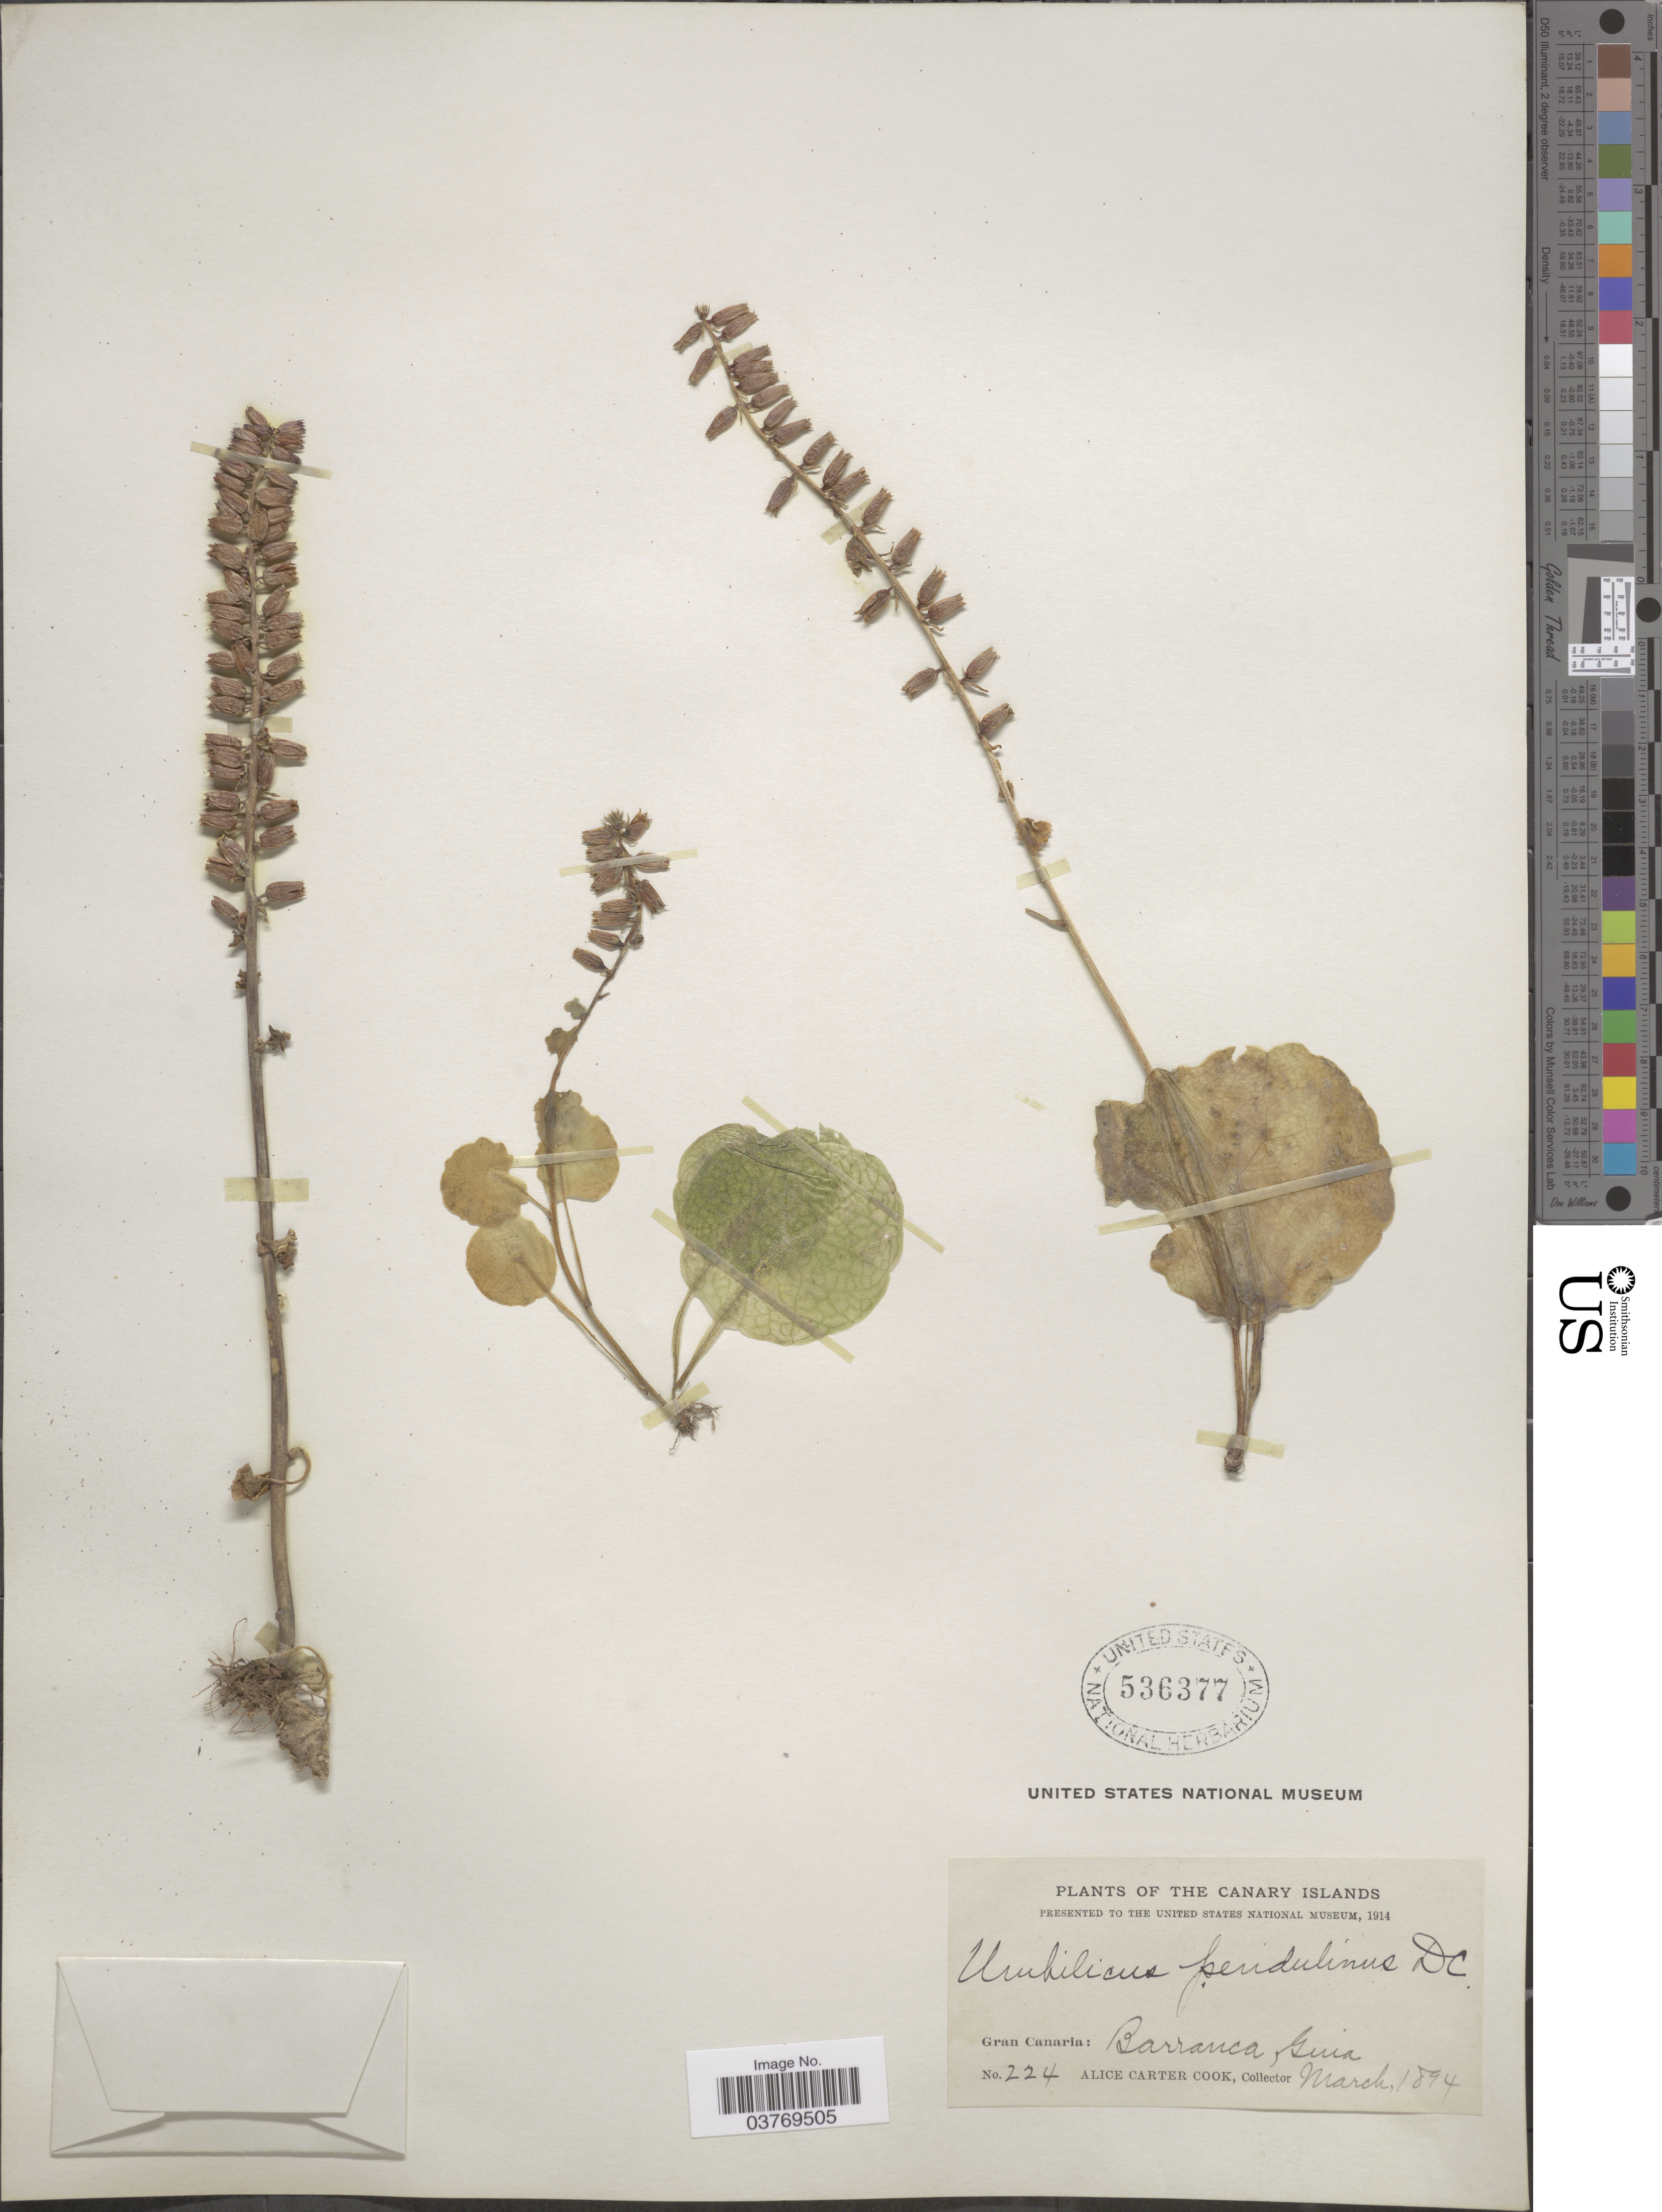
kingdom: Plantae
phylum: Tracheophyta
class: Magnoliopsida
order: Saxifragales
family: Crassulaceae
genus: Cotyledon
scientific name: Cotyledon pendulina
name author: Batt.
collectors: Alice C. Cook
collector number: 224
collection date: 1894-03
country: Spain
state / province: Canarias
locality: The Canary Islands. Gran Canaria: Barranca, Guia.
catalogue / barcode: US 536377